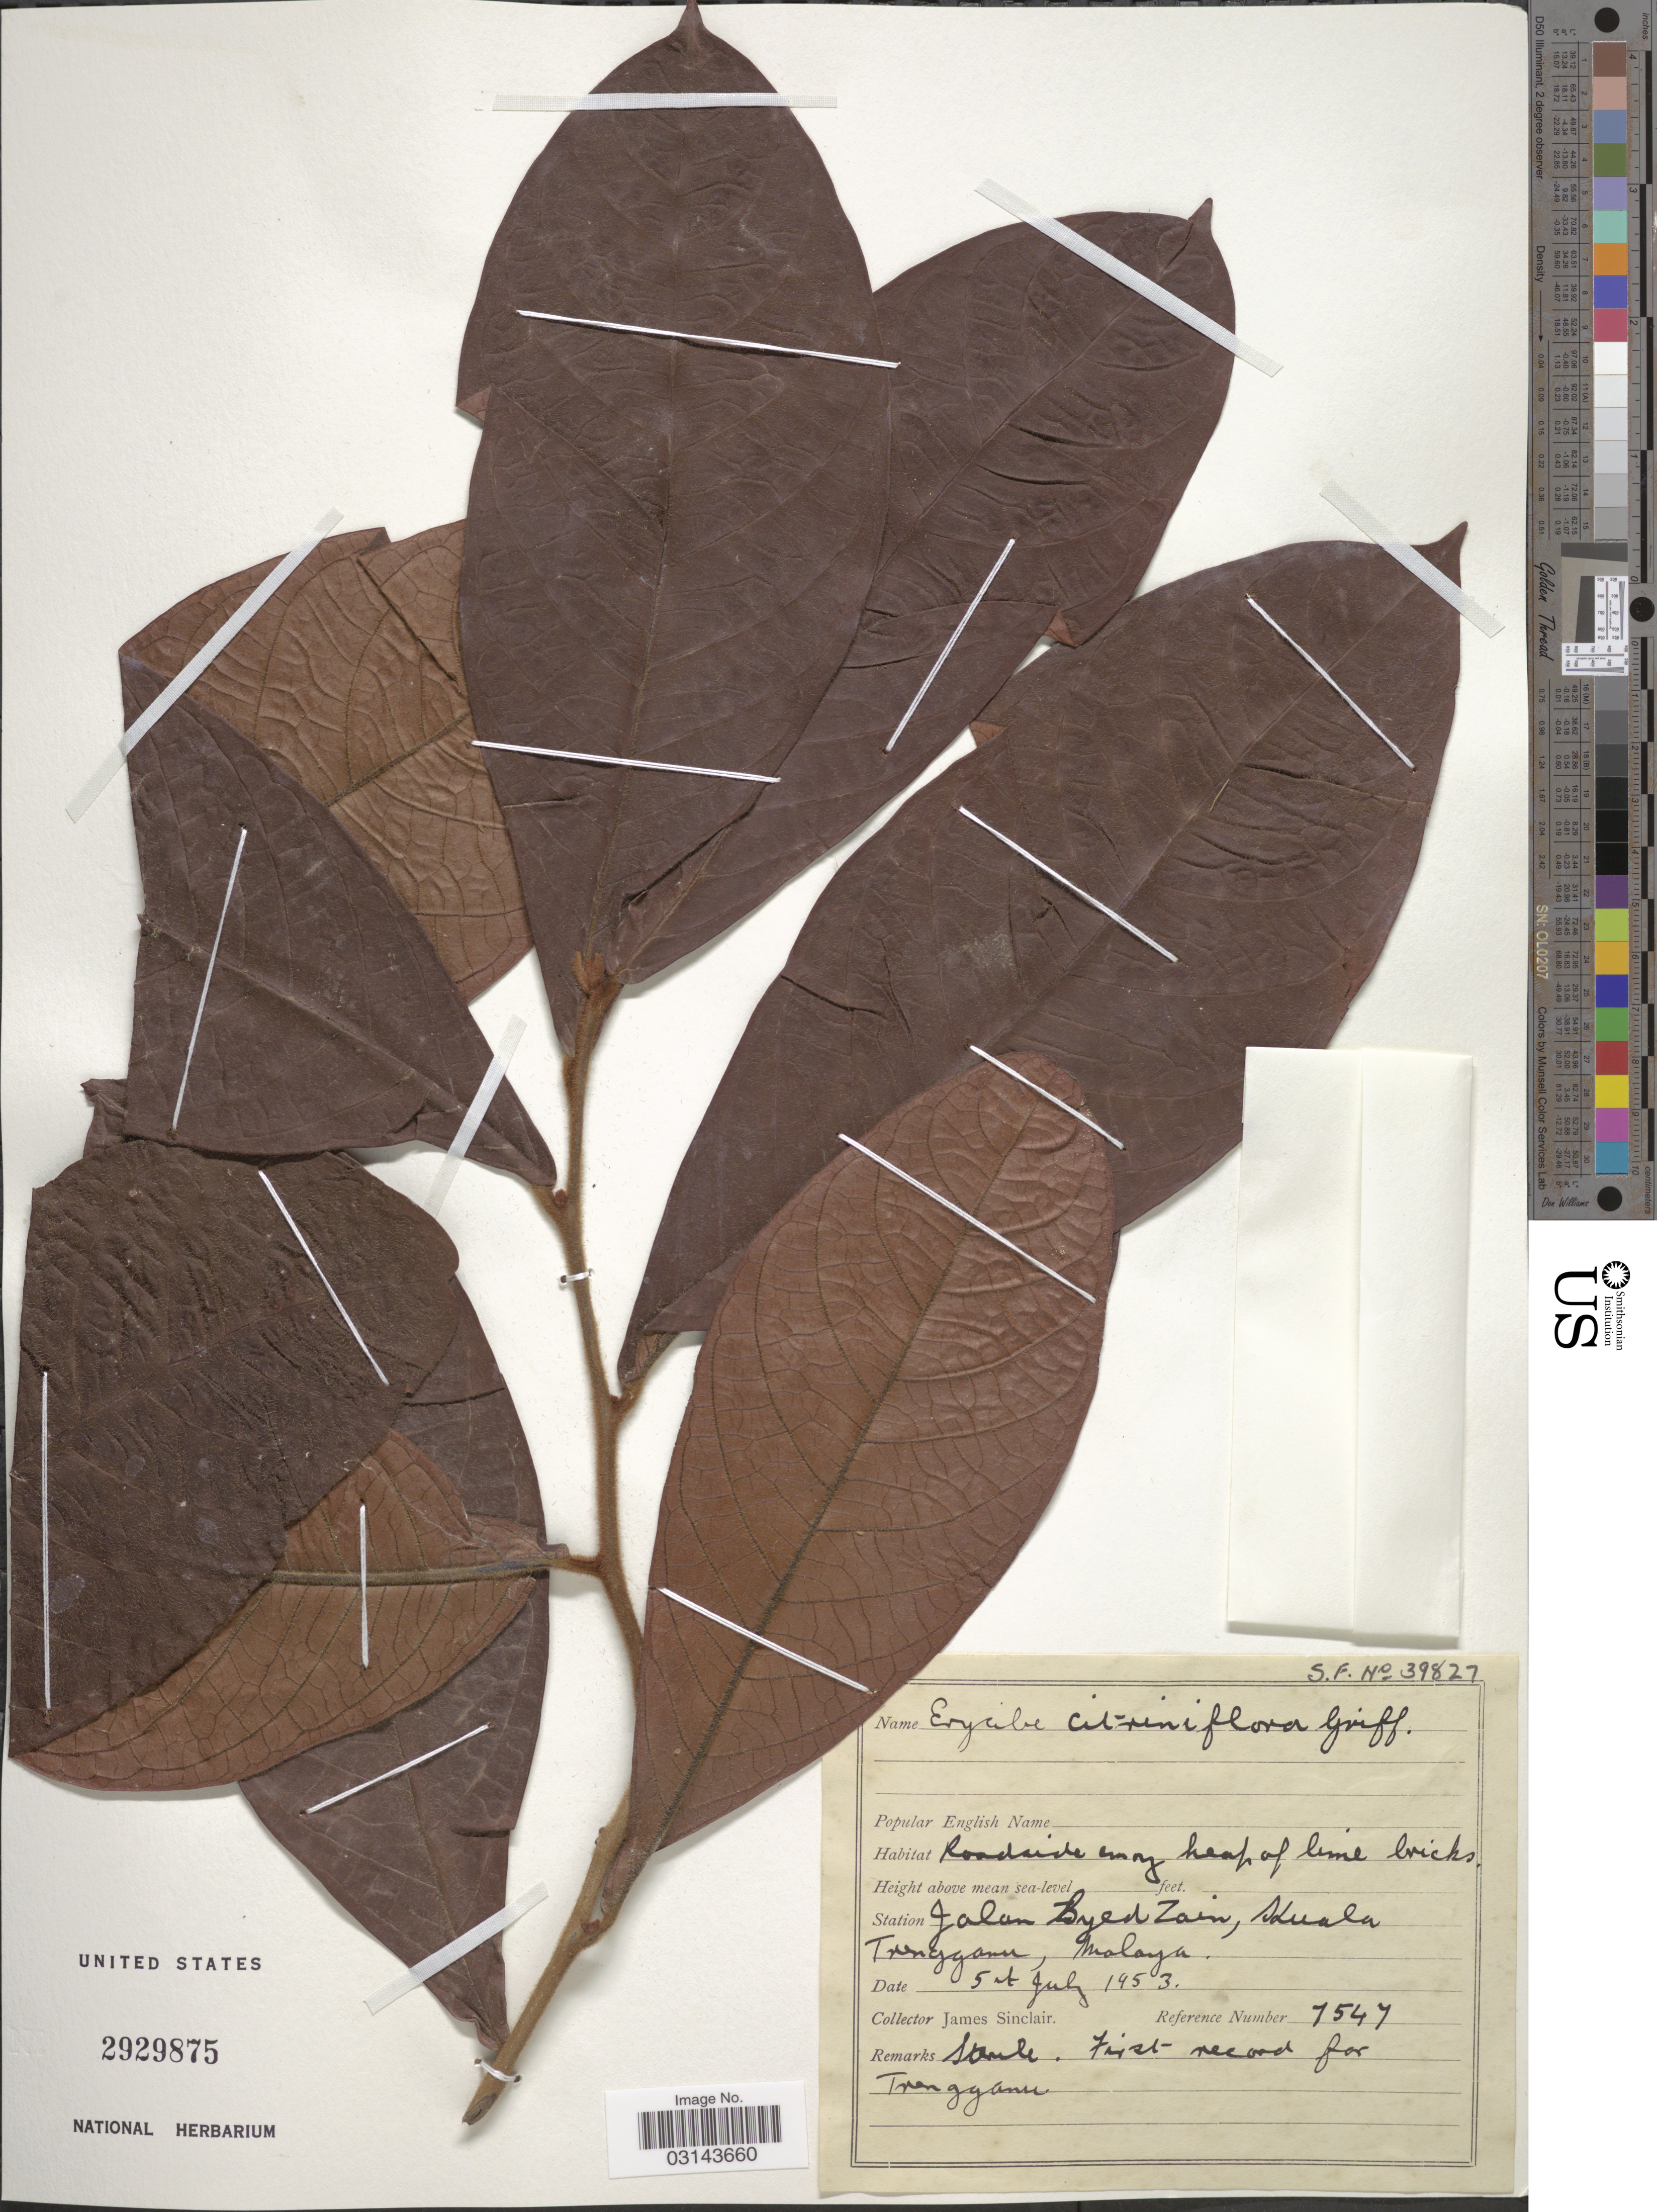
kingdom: Plantae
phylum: Tracheophyta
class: Magnoliopsida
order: Solanales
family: Convolvulaceae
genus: Erycibe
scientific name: Erycibe citriniflora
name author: Griff.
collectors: J. Sinclair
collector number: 7547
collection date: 1953-07-05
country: Malaysia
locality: Jalan Syed Zain, Kuala Terengganu, Malaya.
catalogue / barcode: US 2929875